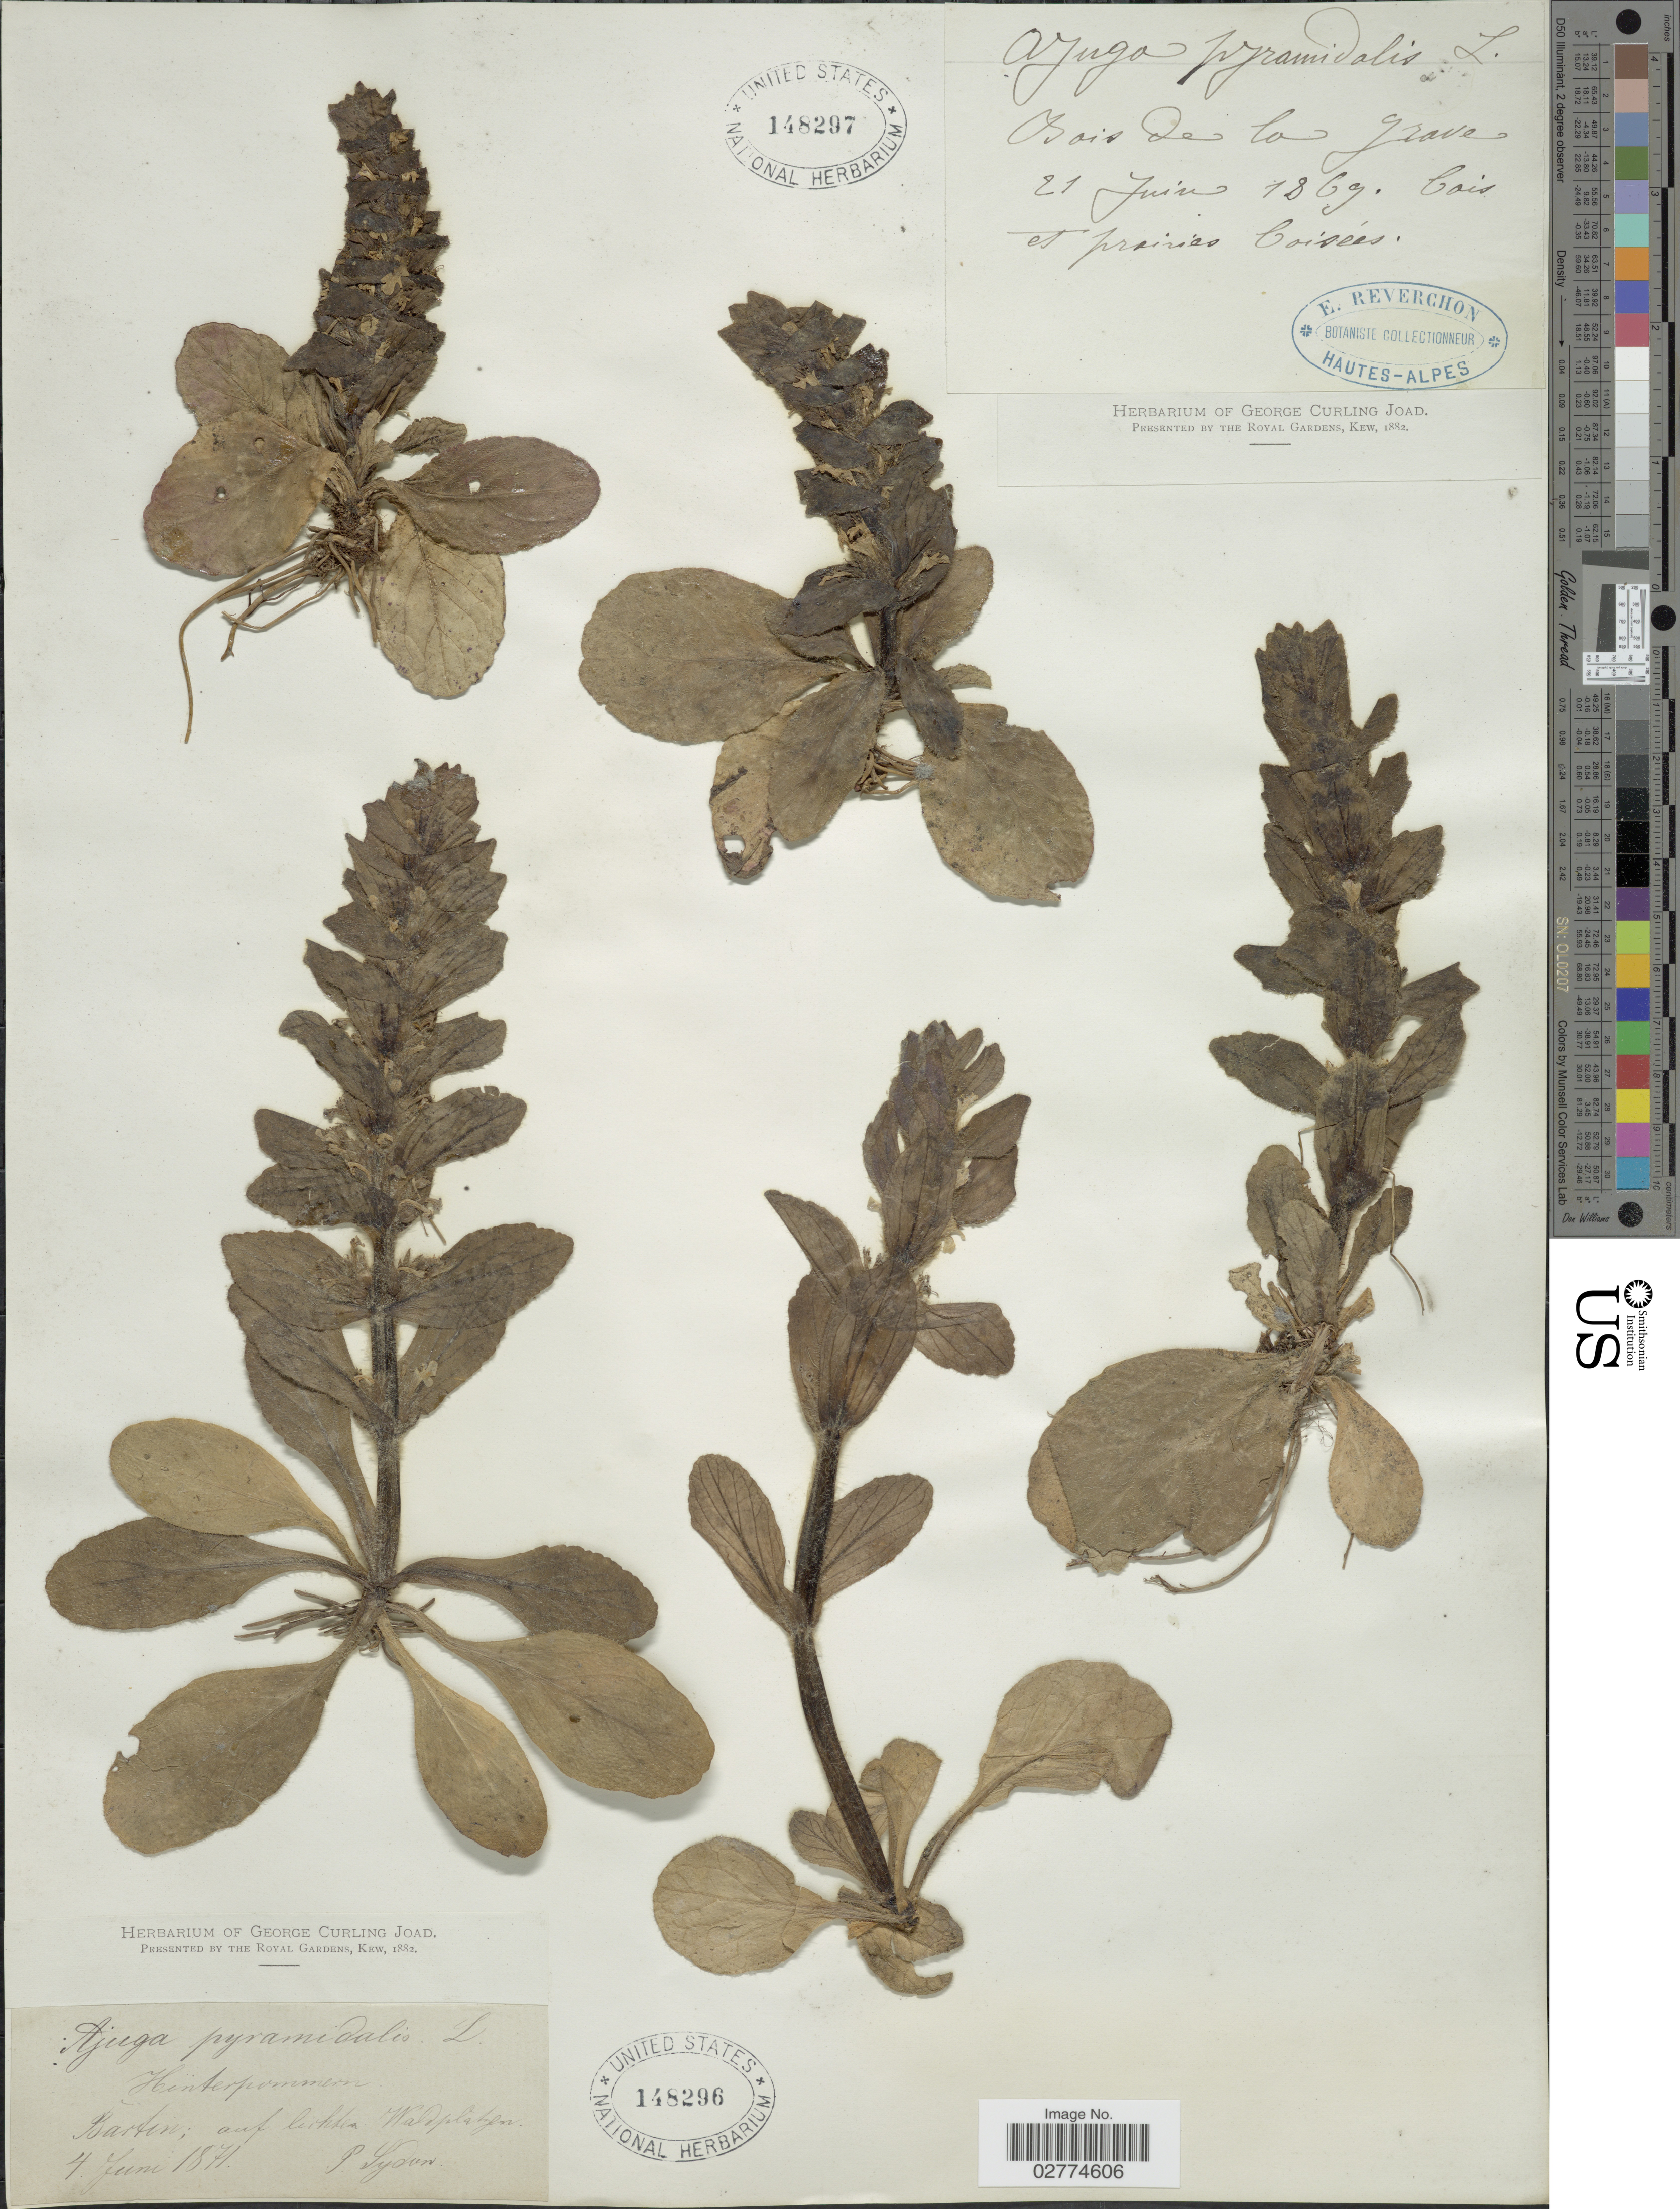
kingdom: Plantae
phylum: Tracheophyta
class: Magnoliopsida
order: Lamiales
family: Lamiaceae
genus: Ajuga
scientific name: Ajuga pyramidalis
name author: L.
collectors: P. Sydow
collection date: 1871-06-04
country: Turkey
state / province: Bartin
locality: Auf bihten Waldplatzen.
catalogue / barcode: US 148296